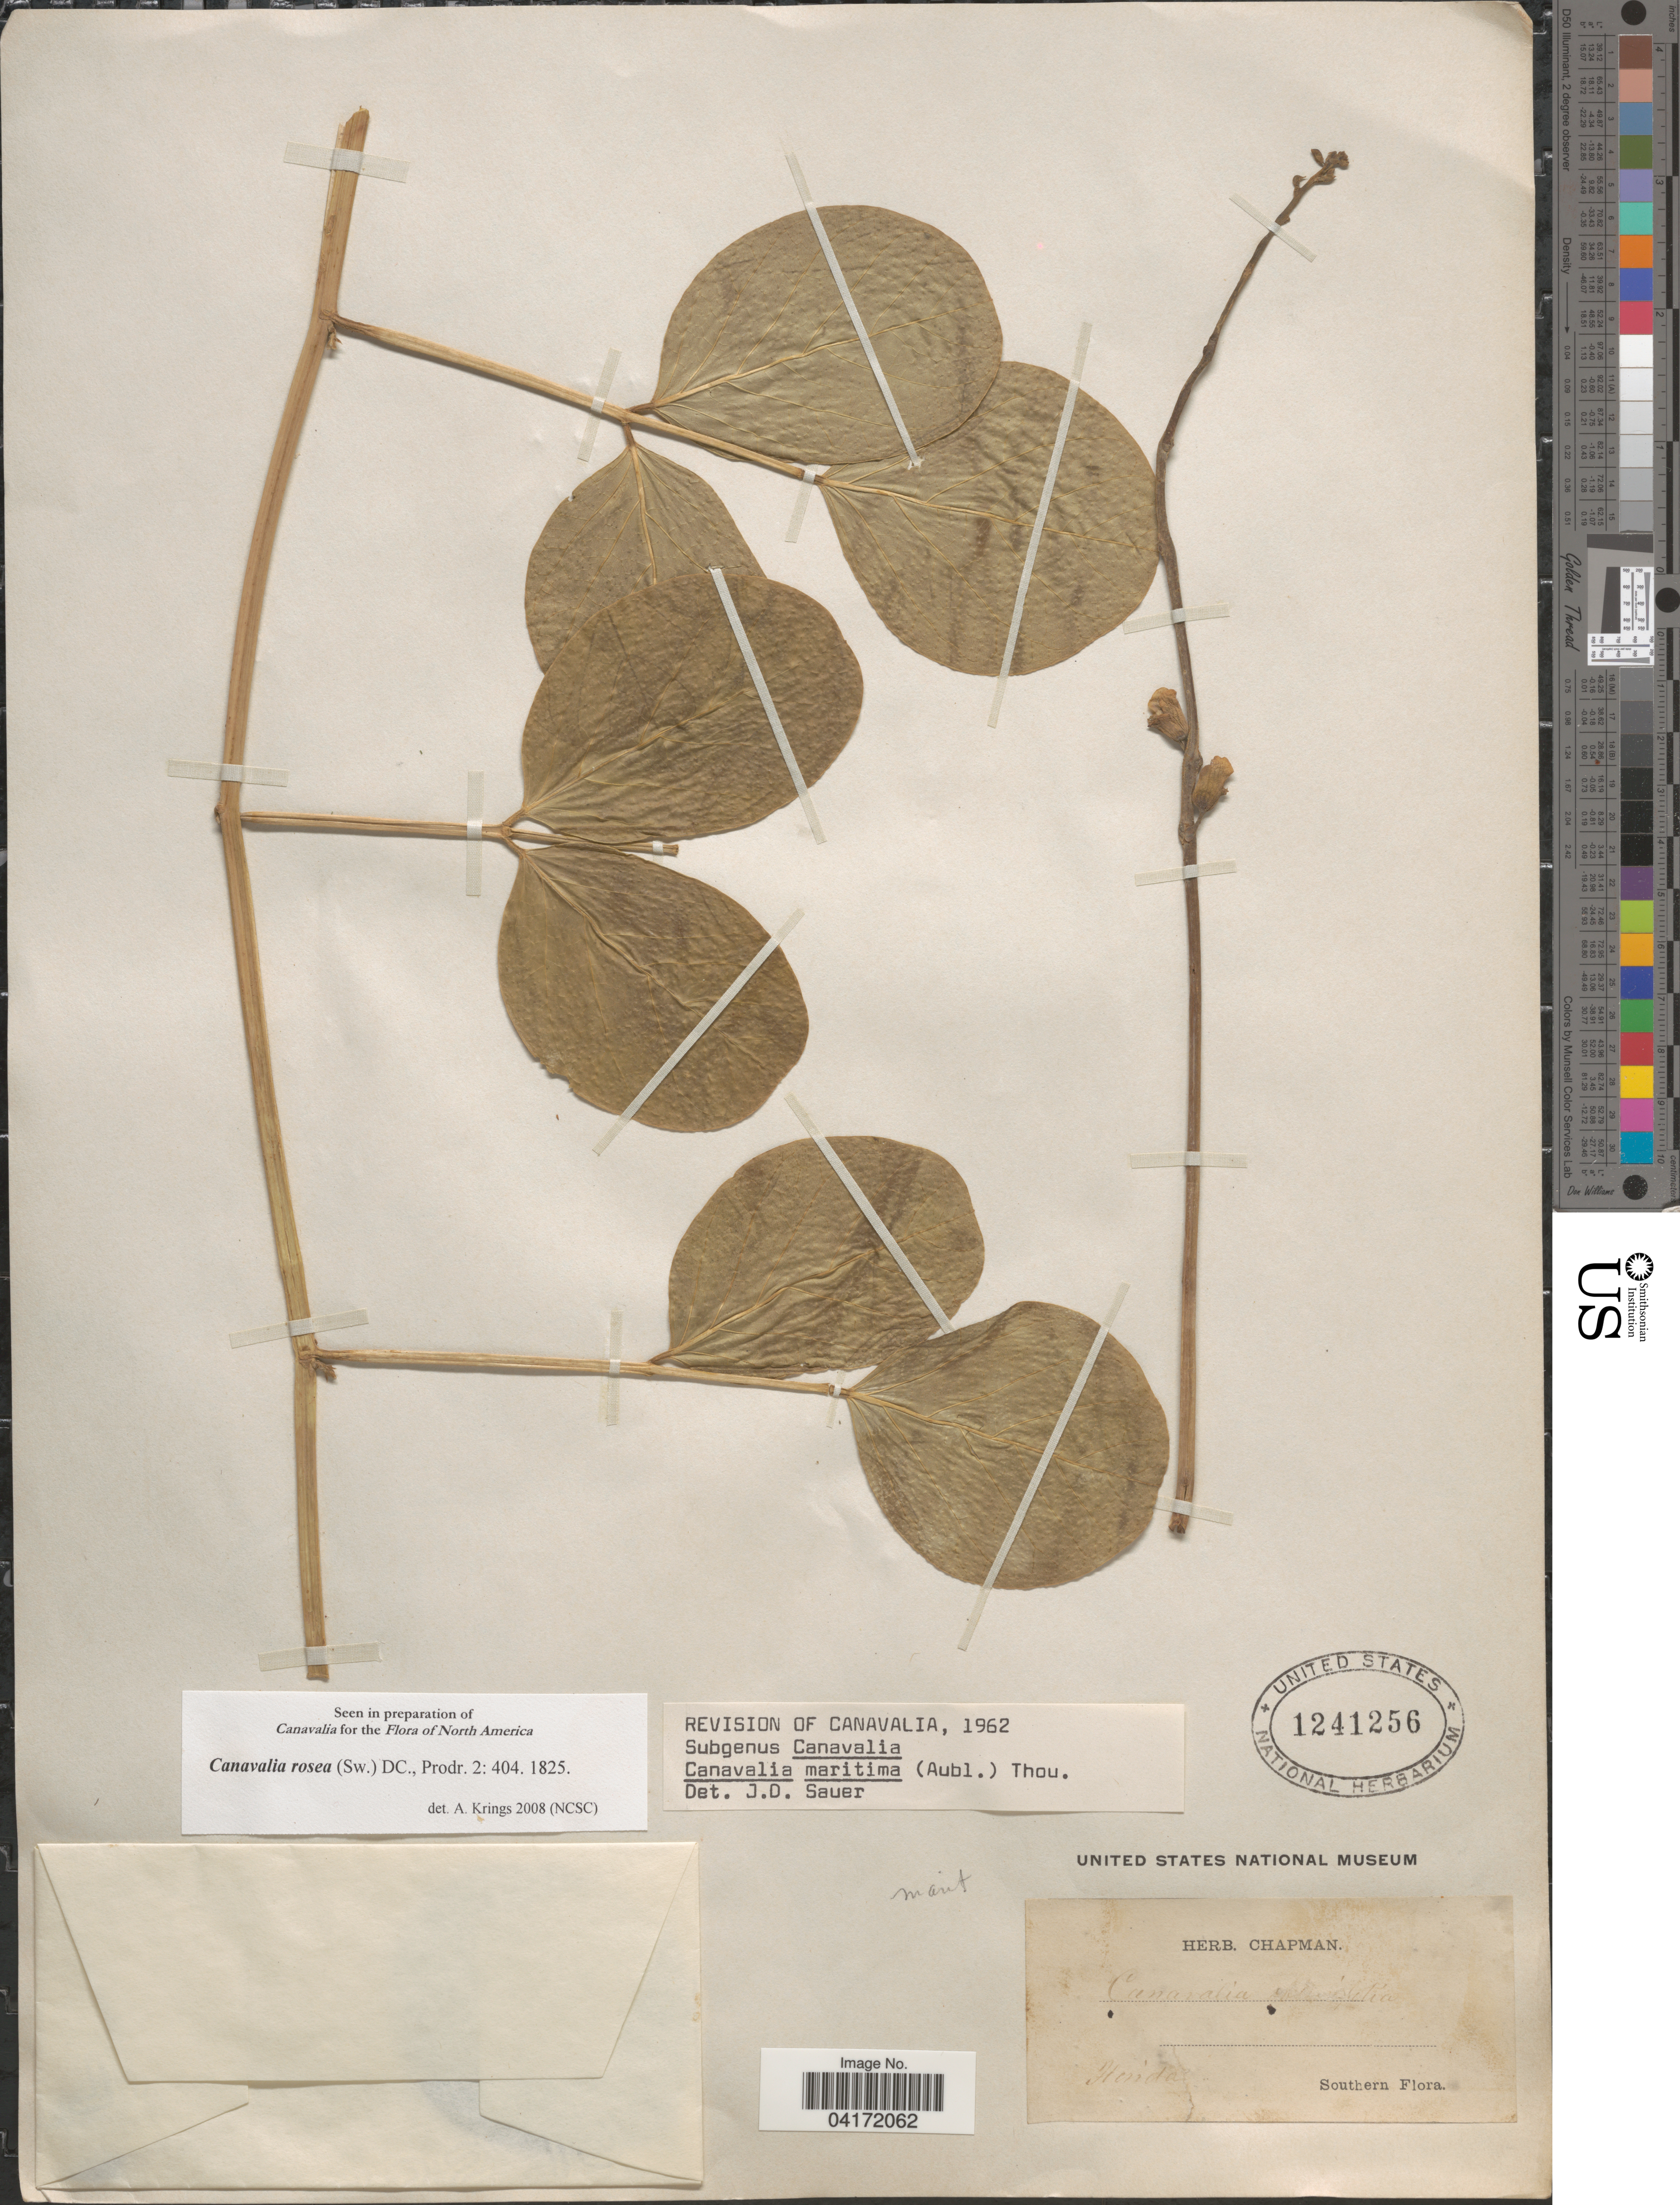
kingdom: Plantae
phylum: Tracheophyta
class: Magnoliopsida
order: Fabales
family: Fabaceae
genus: Canavalia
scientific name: Canavalia rosea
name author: (Sw.) DC.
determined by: Krings, A.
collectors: ex herb. Chapman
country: United States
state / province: Florida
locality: Southern Flora.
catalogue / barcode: US 1241256